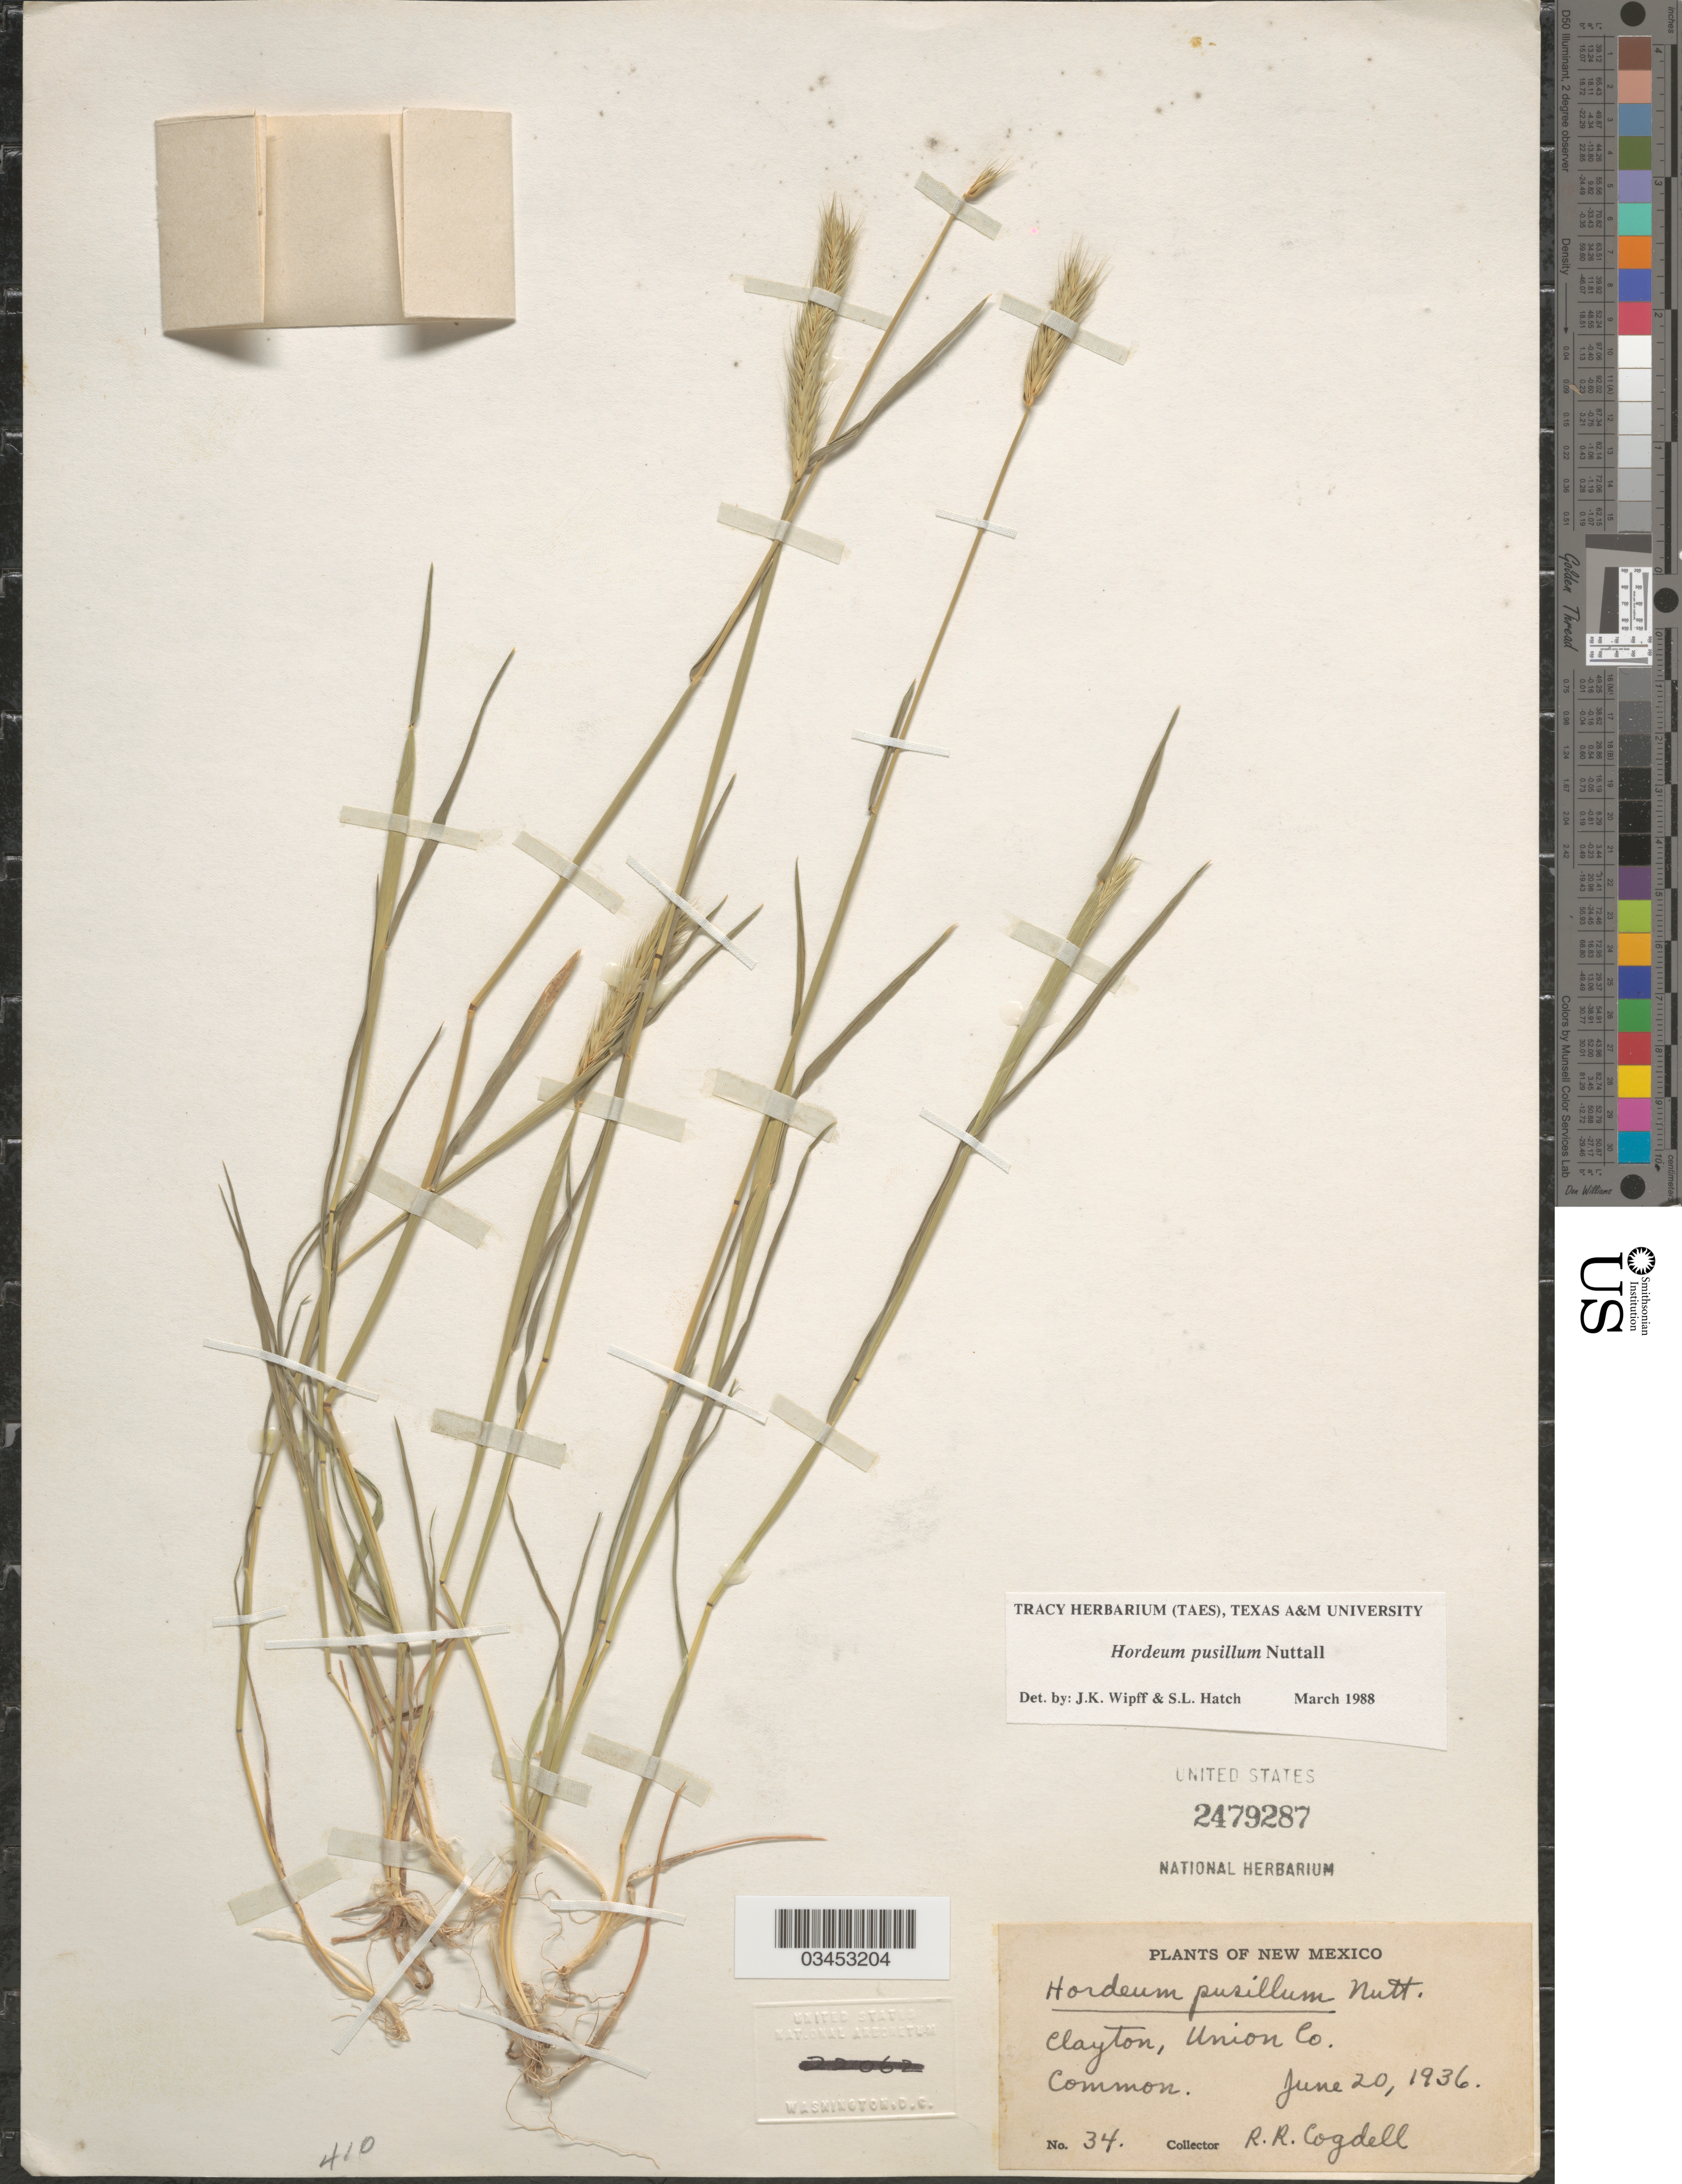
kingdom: Plantae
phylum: Tracheophyta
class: Liliopsida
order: Poales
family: Poaceae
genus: Hordeum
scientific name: Hordeum pusillum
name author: Nutt.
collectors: R. Cogdell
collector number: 34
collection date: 1936-06-20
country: United States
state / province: New Mexico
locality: Clayton, Union Co.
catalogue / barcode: US 2479287